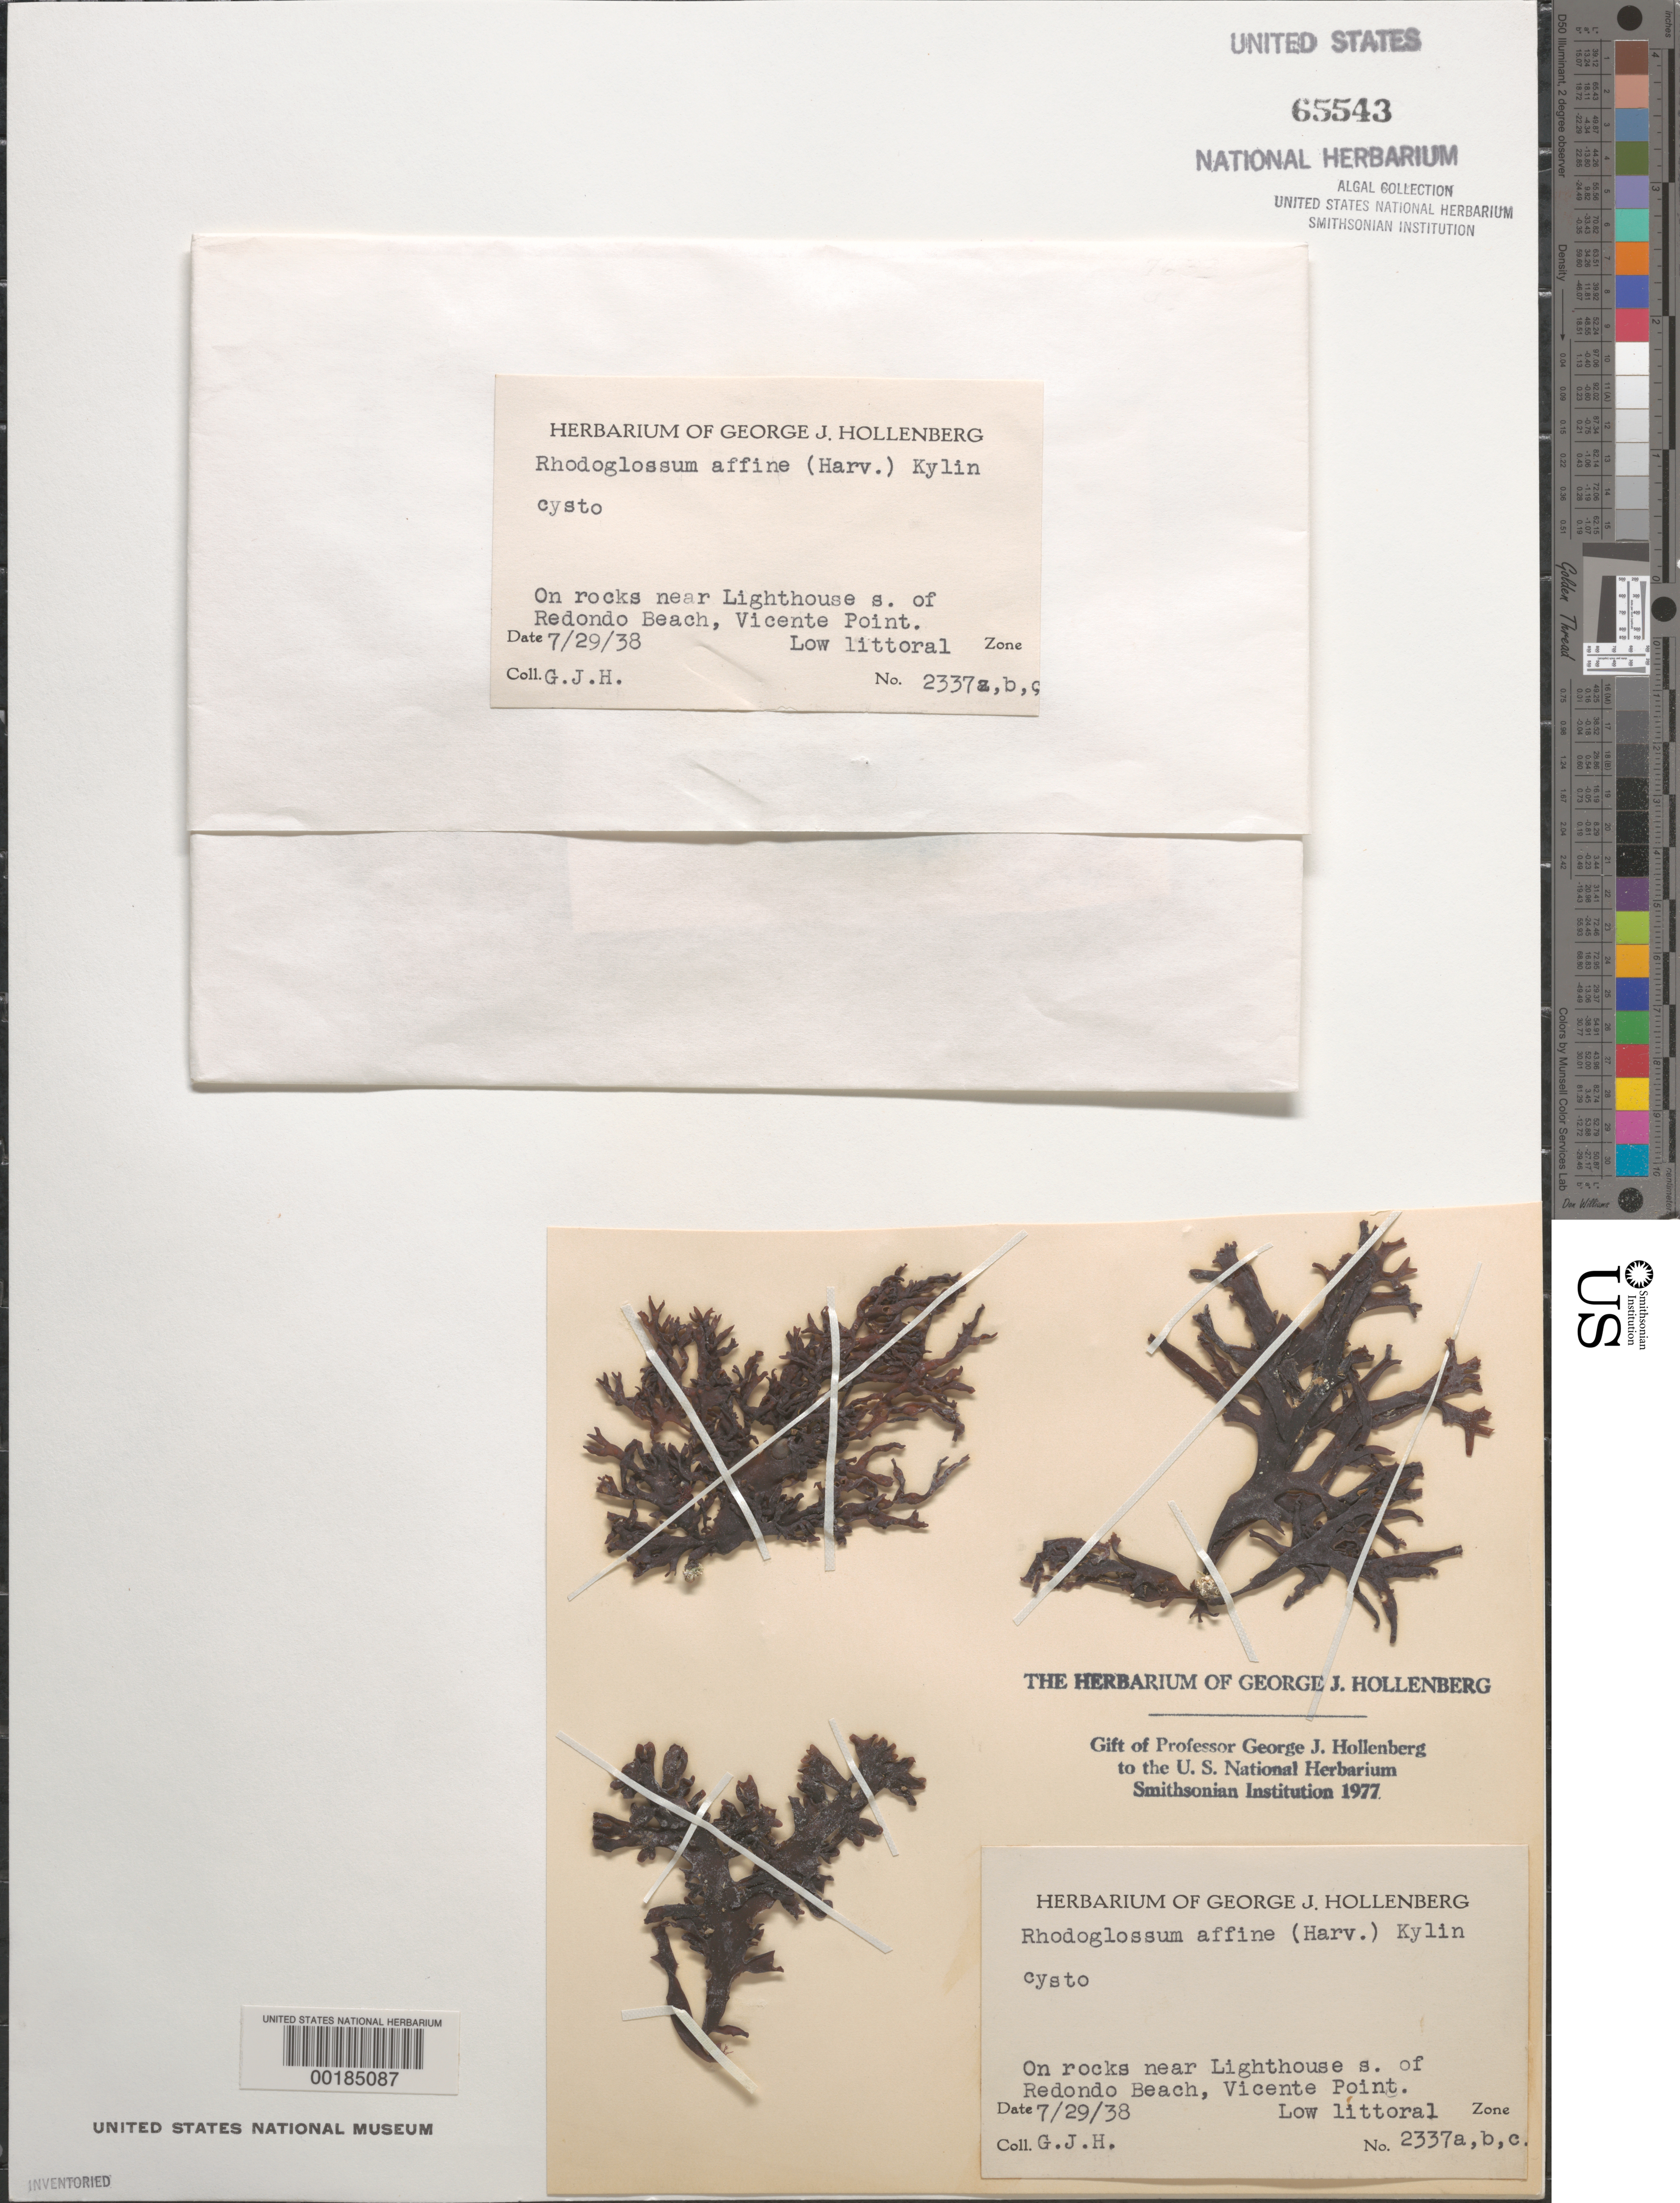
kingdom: Plantae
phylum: Rhodophyta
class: Florideophyceae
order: Gigartinales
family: Gigartinaceae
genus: Mazzaella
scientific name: Mazzaella affinis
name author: (Harvey) Fredericq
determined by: Algae name updating Project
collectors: G. Hollenberg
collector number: GJH 2337A & GJH 2337B & GJH 2337C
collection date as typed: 29 Jul 1938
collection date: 1938-07-29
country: United States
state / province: California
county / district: Los Angeles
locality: Point Vicente, near lighthouse south of Redondo Beach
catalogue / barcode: US 65543